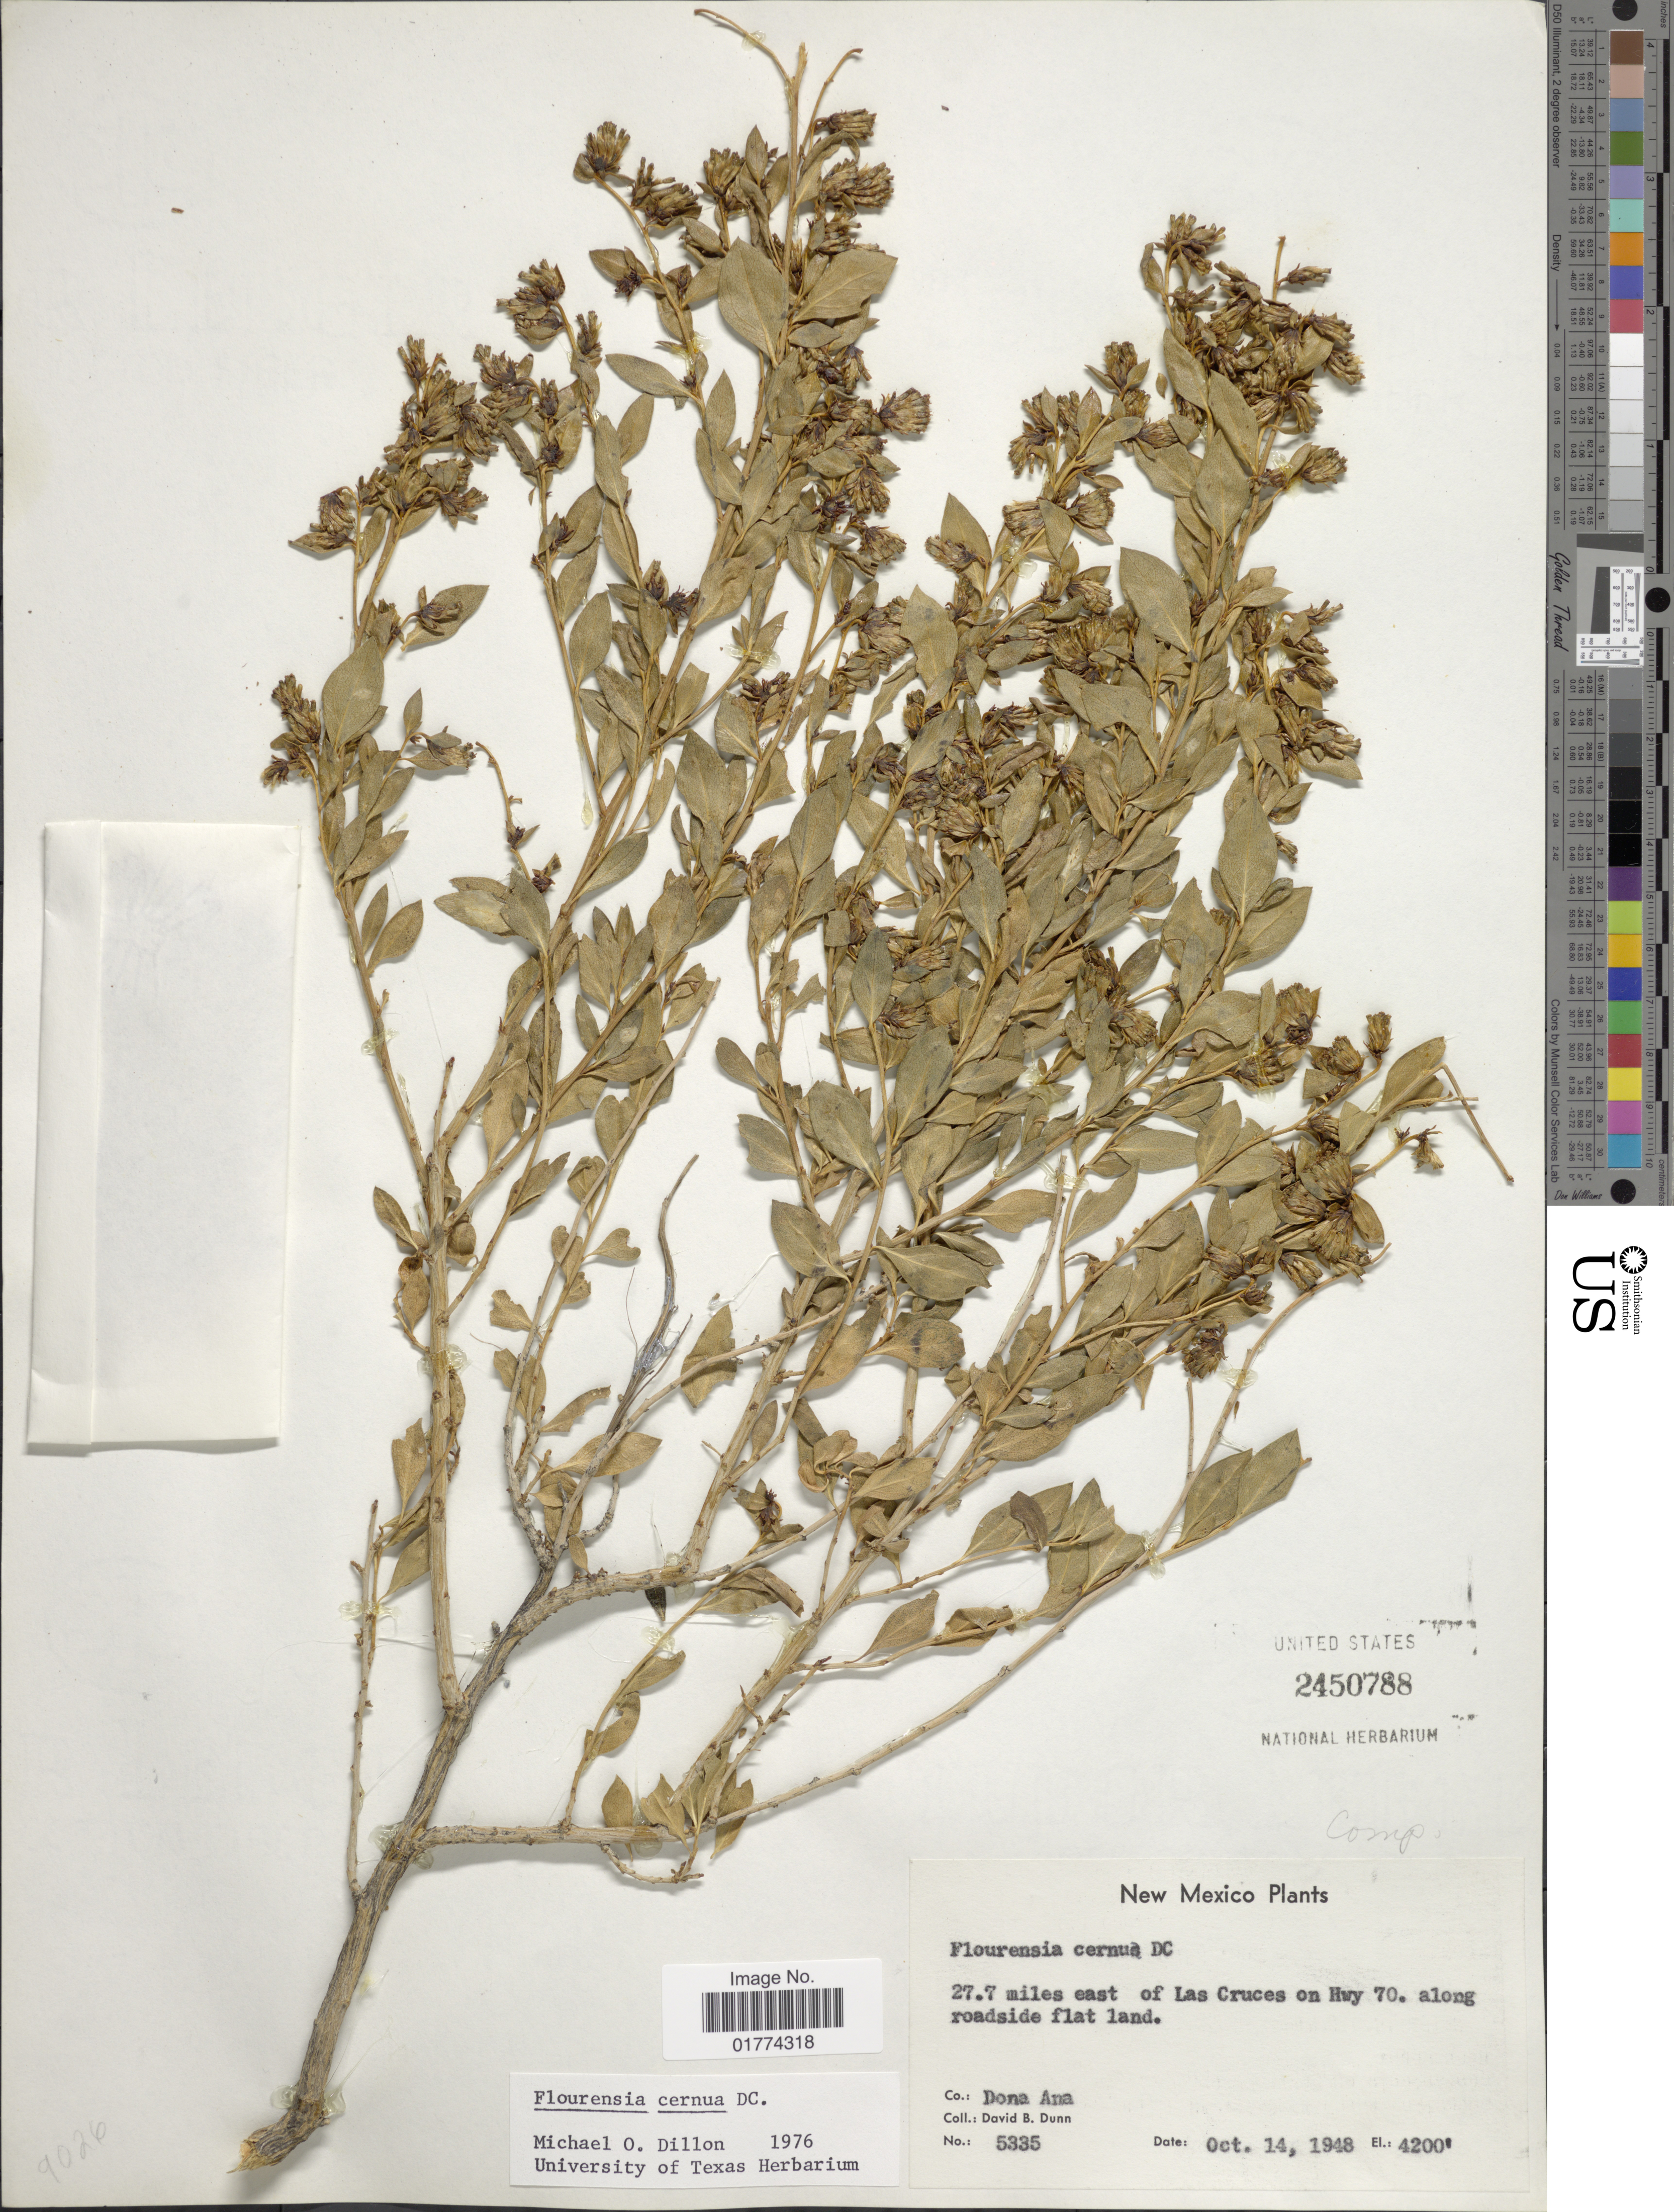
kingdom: Plantae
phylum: Tracheophyta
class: Magnoliopsida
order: Asterales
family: Asteraceae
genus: Flourensia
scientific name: Flourensia cernua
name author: DC.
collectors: D. D. Dunn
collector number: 5335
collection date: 1948-10-14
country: United States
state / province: New Mexico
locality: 27.7 miles east of Las Cruces on Hwy 70. along roadside flat land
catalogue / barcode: US 2450788